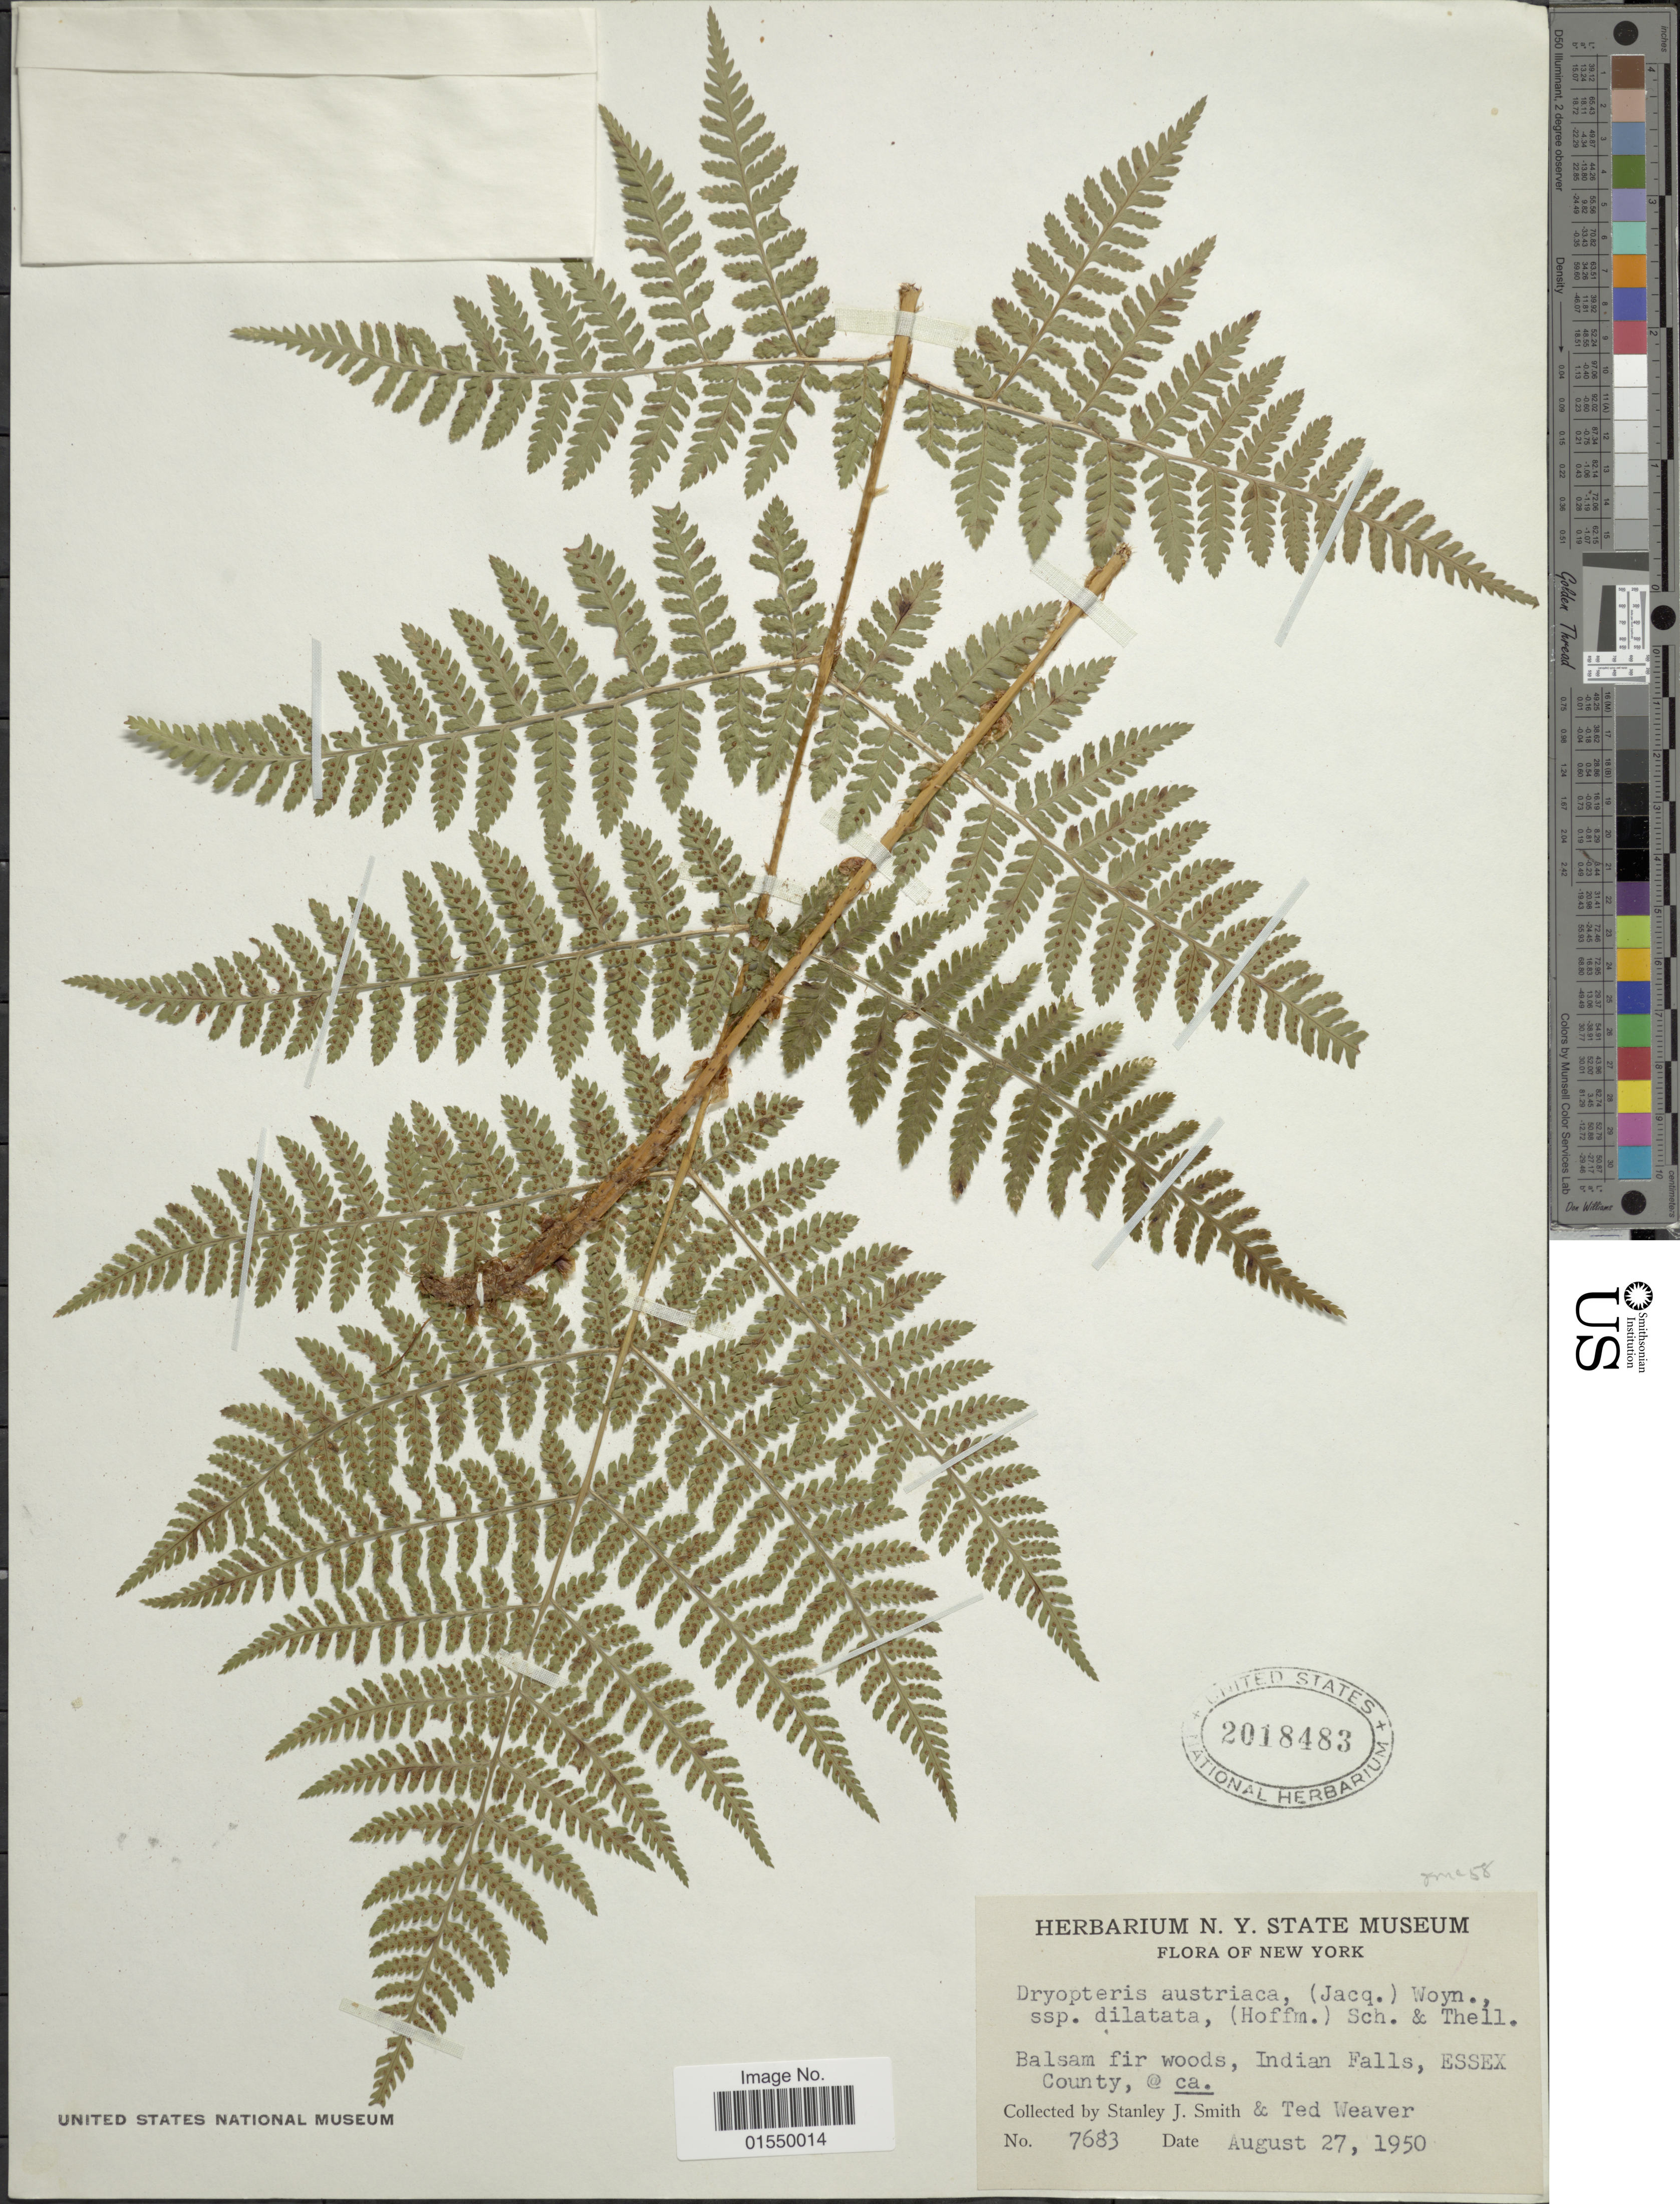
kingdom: Plantae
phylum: Tracheophyta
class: Polypodiopsida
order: Polypodiales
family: Dryopteridaceae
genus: Dryopteris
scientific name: Dryopteris campyloptera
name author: Clarkson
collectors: S. Smith & T. Weaver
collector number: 7683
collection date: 1950-08-27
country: United States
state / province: New York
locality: Balsam fir woods, Indian Falls, Essex County, @ ca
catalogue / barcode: US 2018483